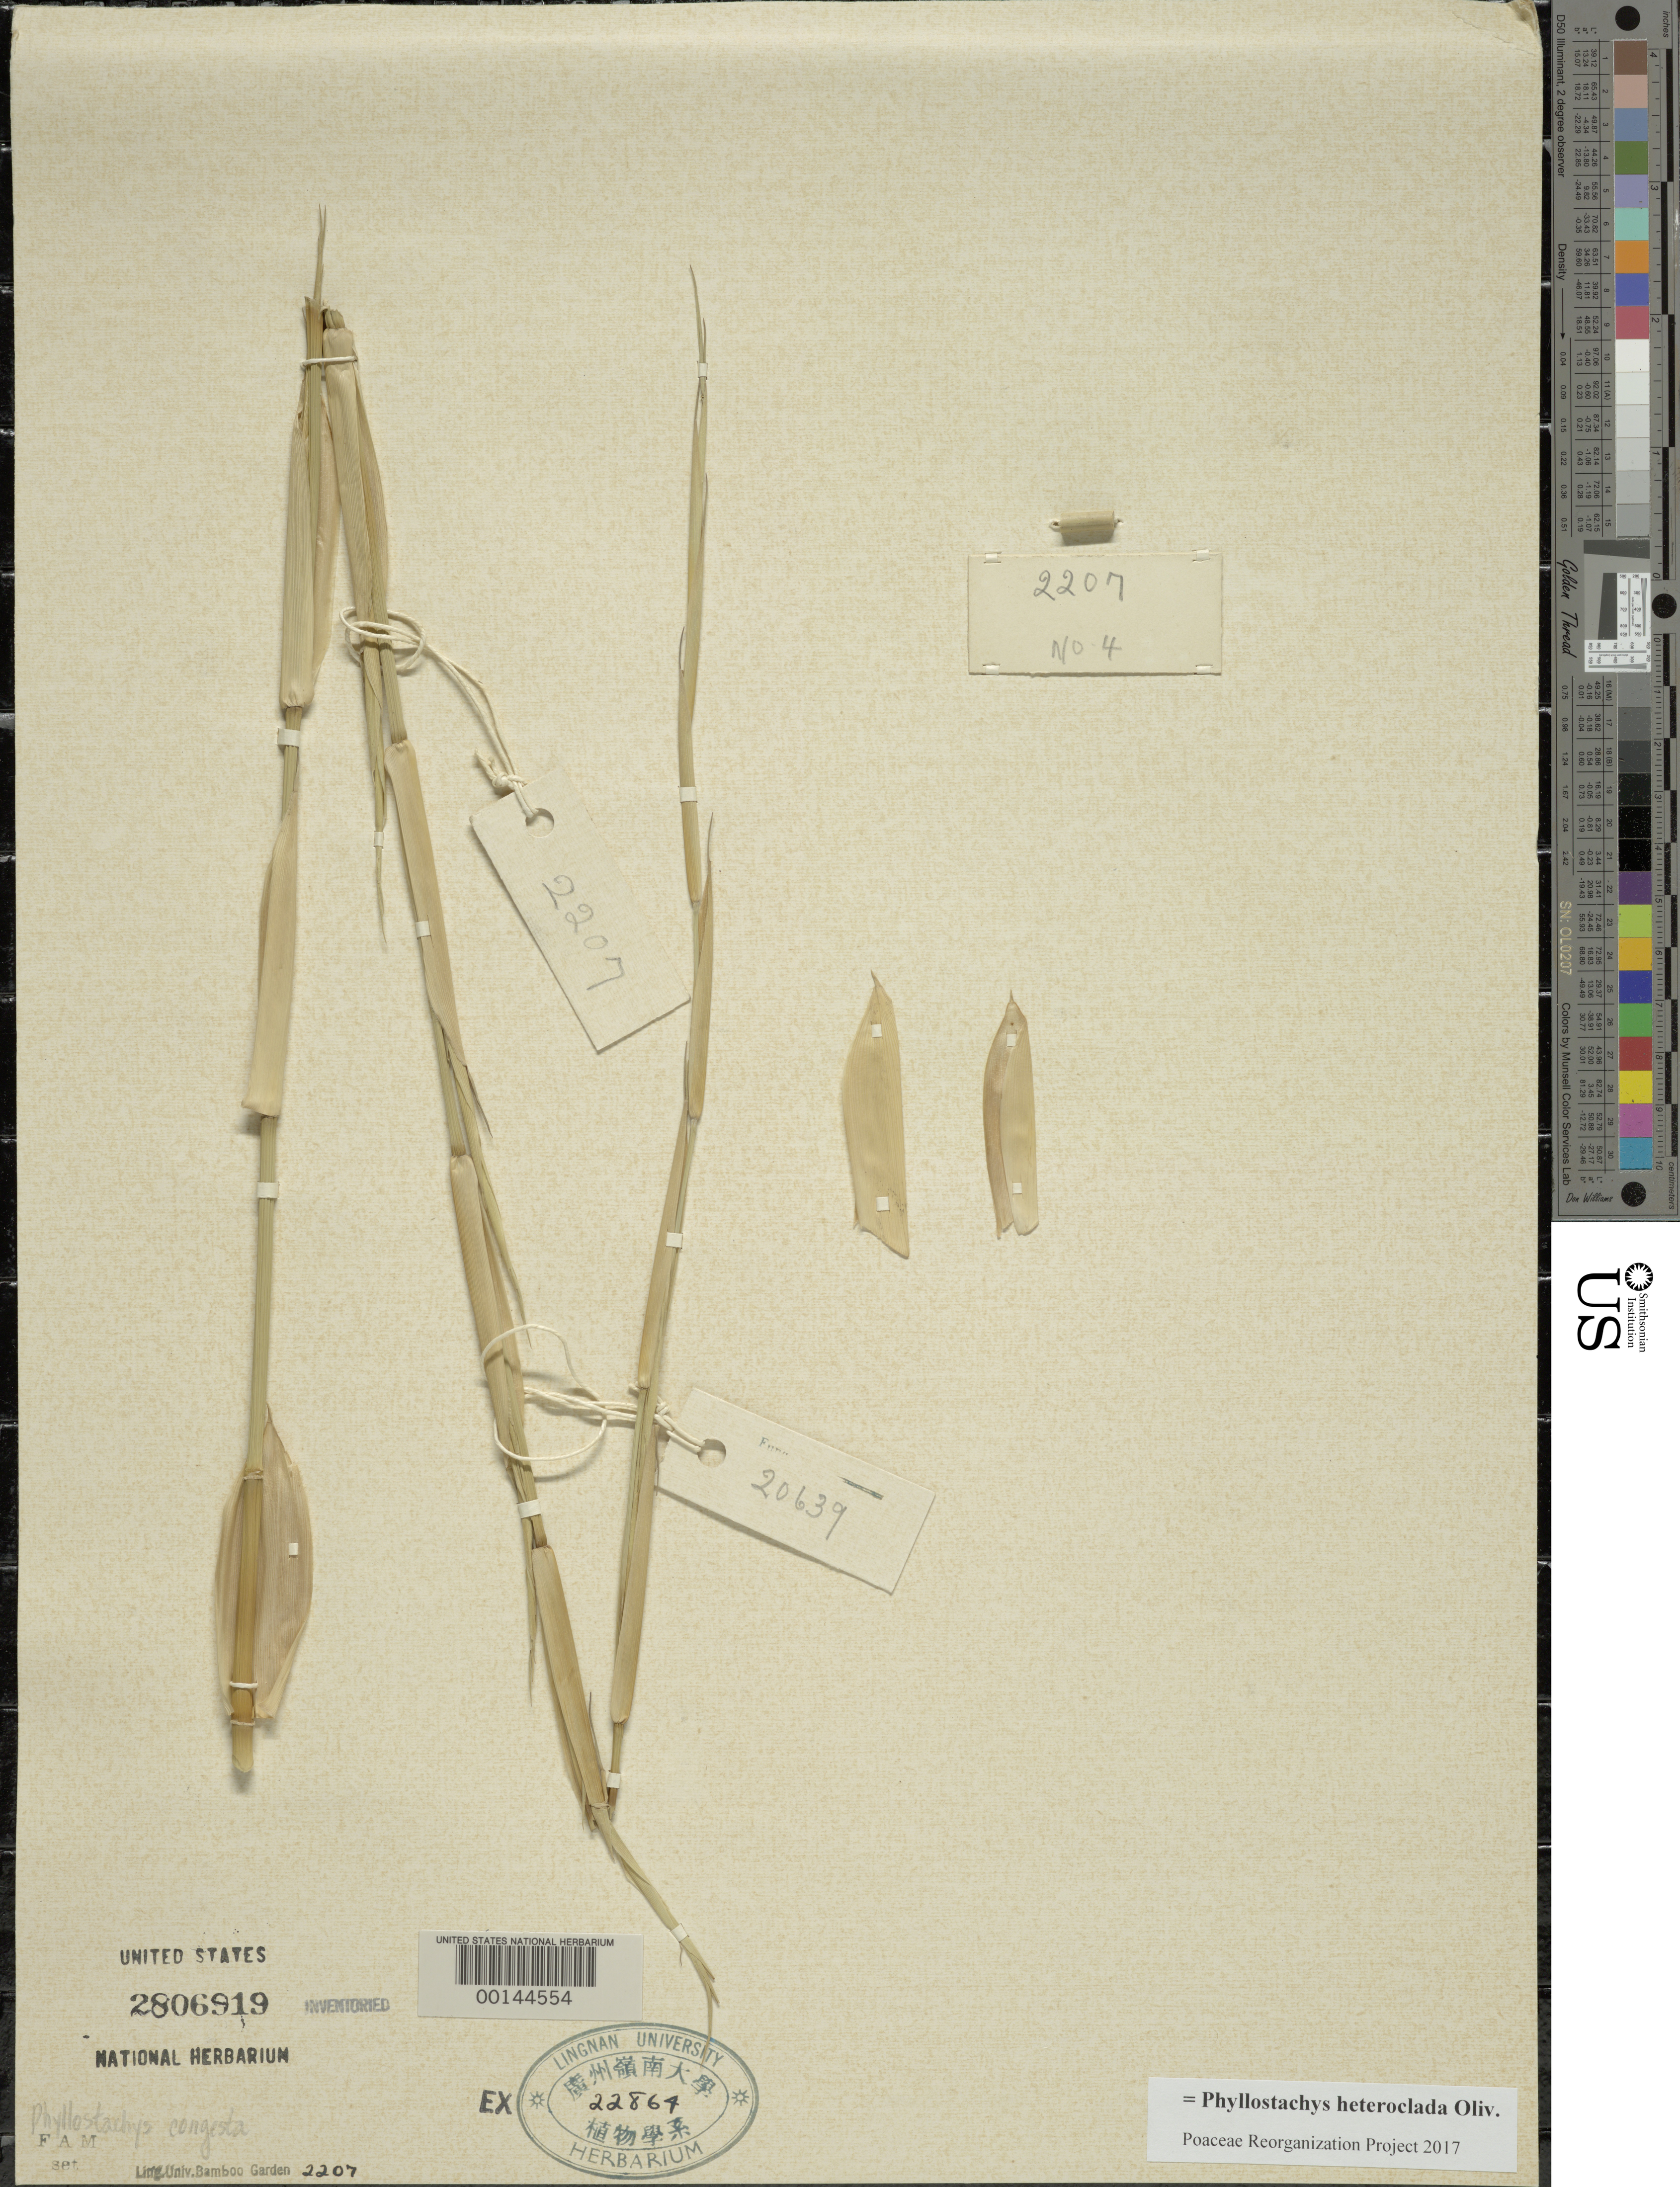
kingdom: Plantae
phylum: Tracheophyta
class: Liliopsida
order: Poales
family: Poaceae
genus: Phyllostachys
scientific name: Phyllostachys heteroclada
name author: Oliv.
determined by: Poaceae Reorganization Project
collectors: H. L. Fung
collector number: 20639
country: China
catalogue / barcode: US 2806919